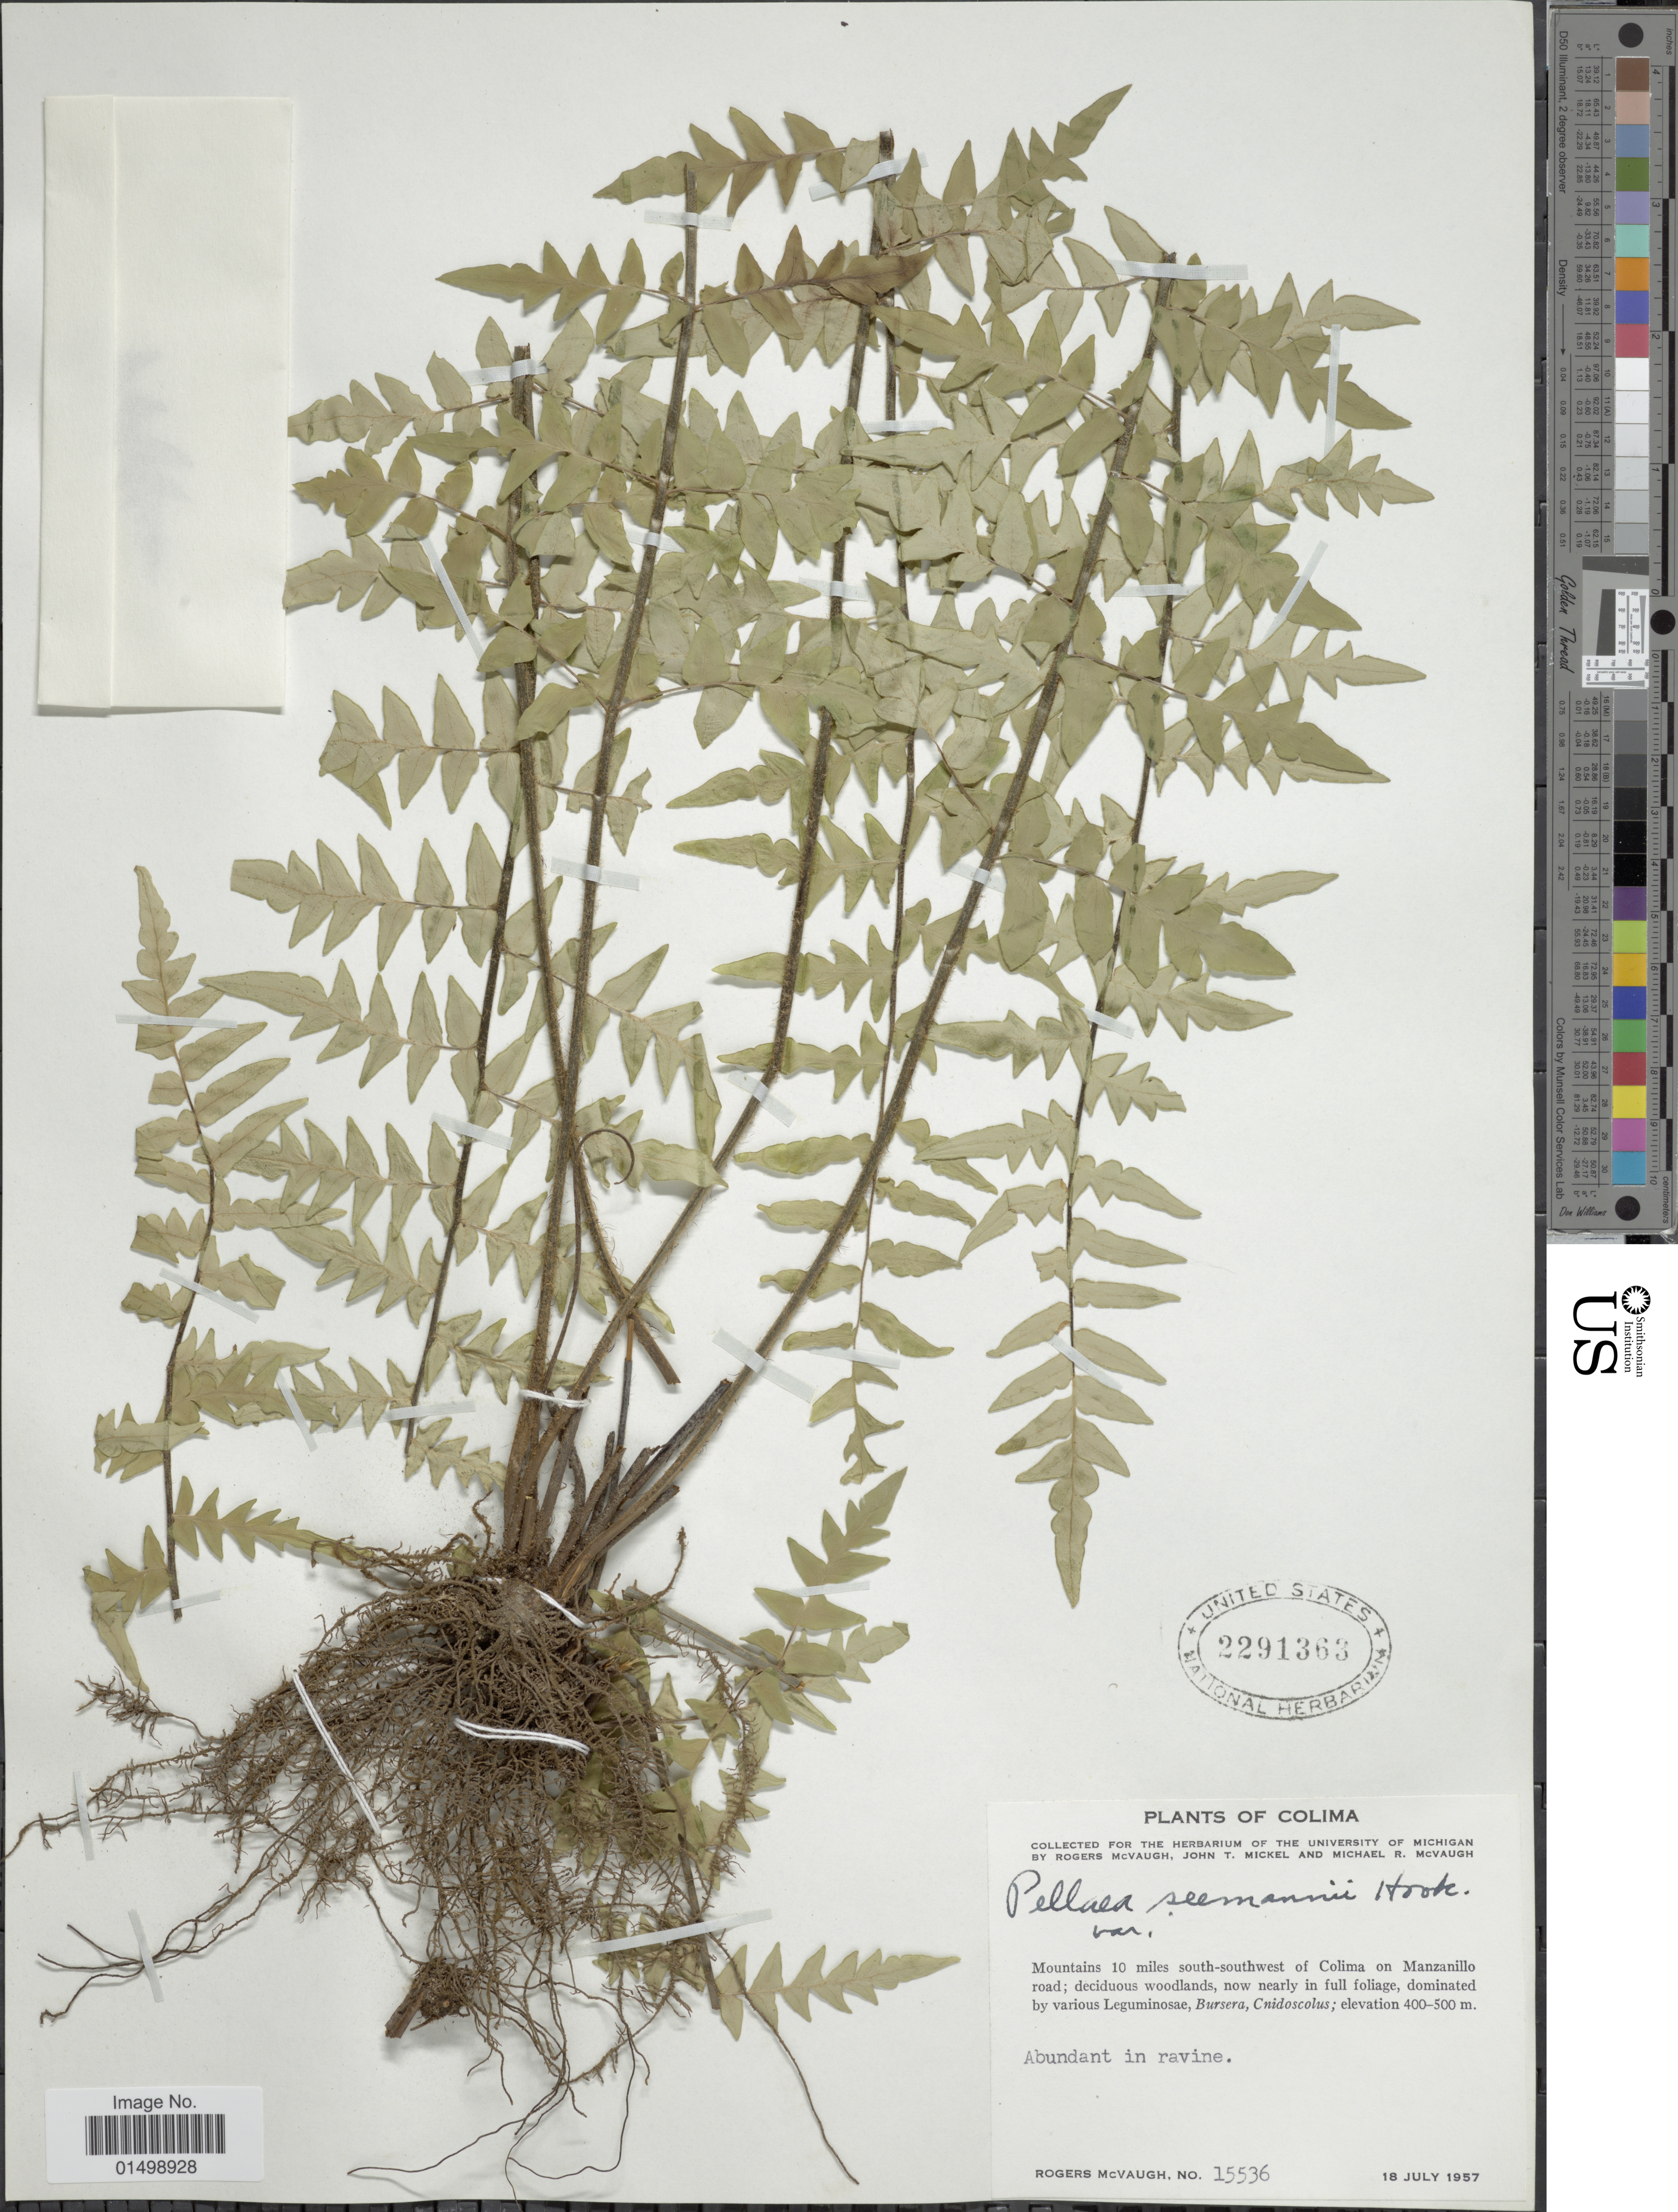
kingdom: Plantae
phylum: Tracheophyta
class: Polypodiopsida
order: Polypodiales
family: Pteridaceae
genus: Cheilanthes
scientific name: Cheilanthes lozanii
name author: (Maxon) R.M. Tryon & A.F. Tryon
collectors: R. McVaugh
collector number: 15536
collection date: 1957-07-18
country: Mexico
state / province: Colima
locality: Mountains 10 miles south-southwest of Colima on Manzanillo road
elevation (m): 400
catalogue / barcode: US 2291363